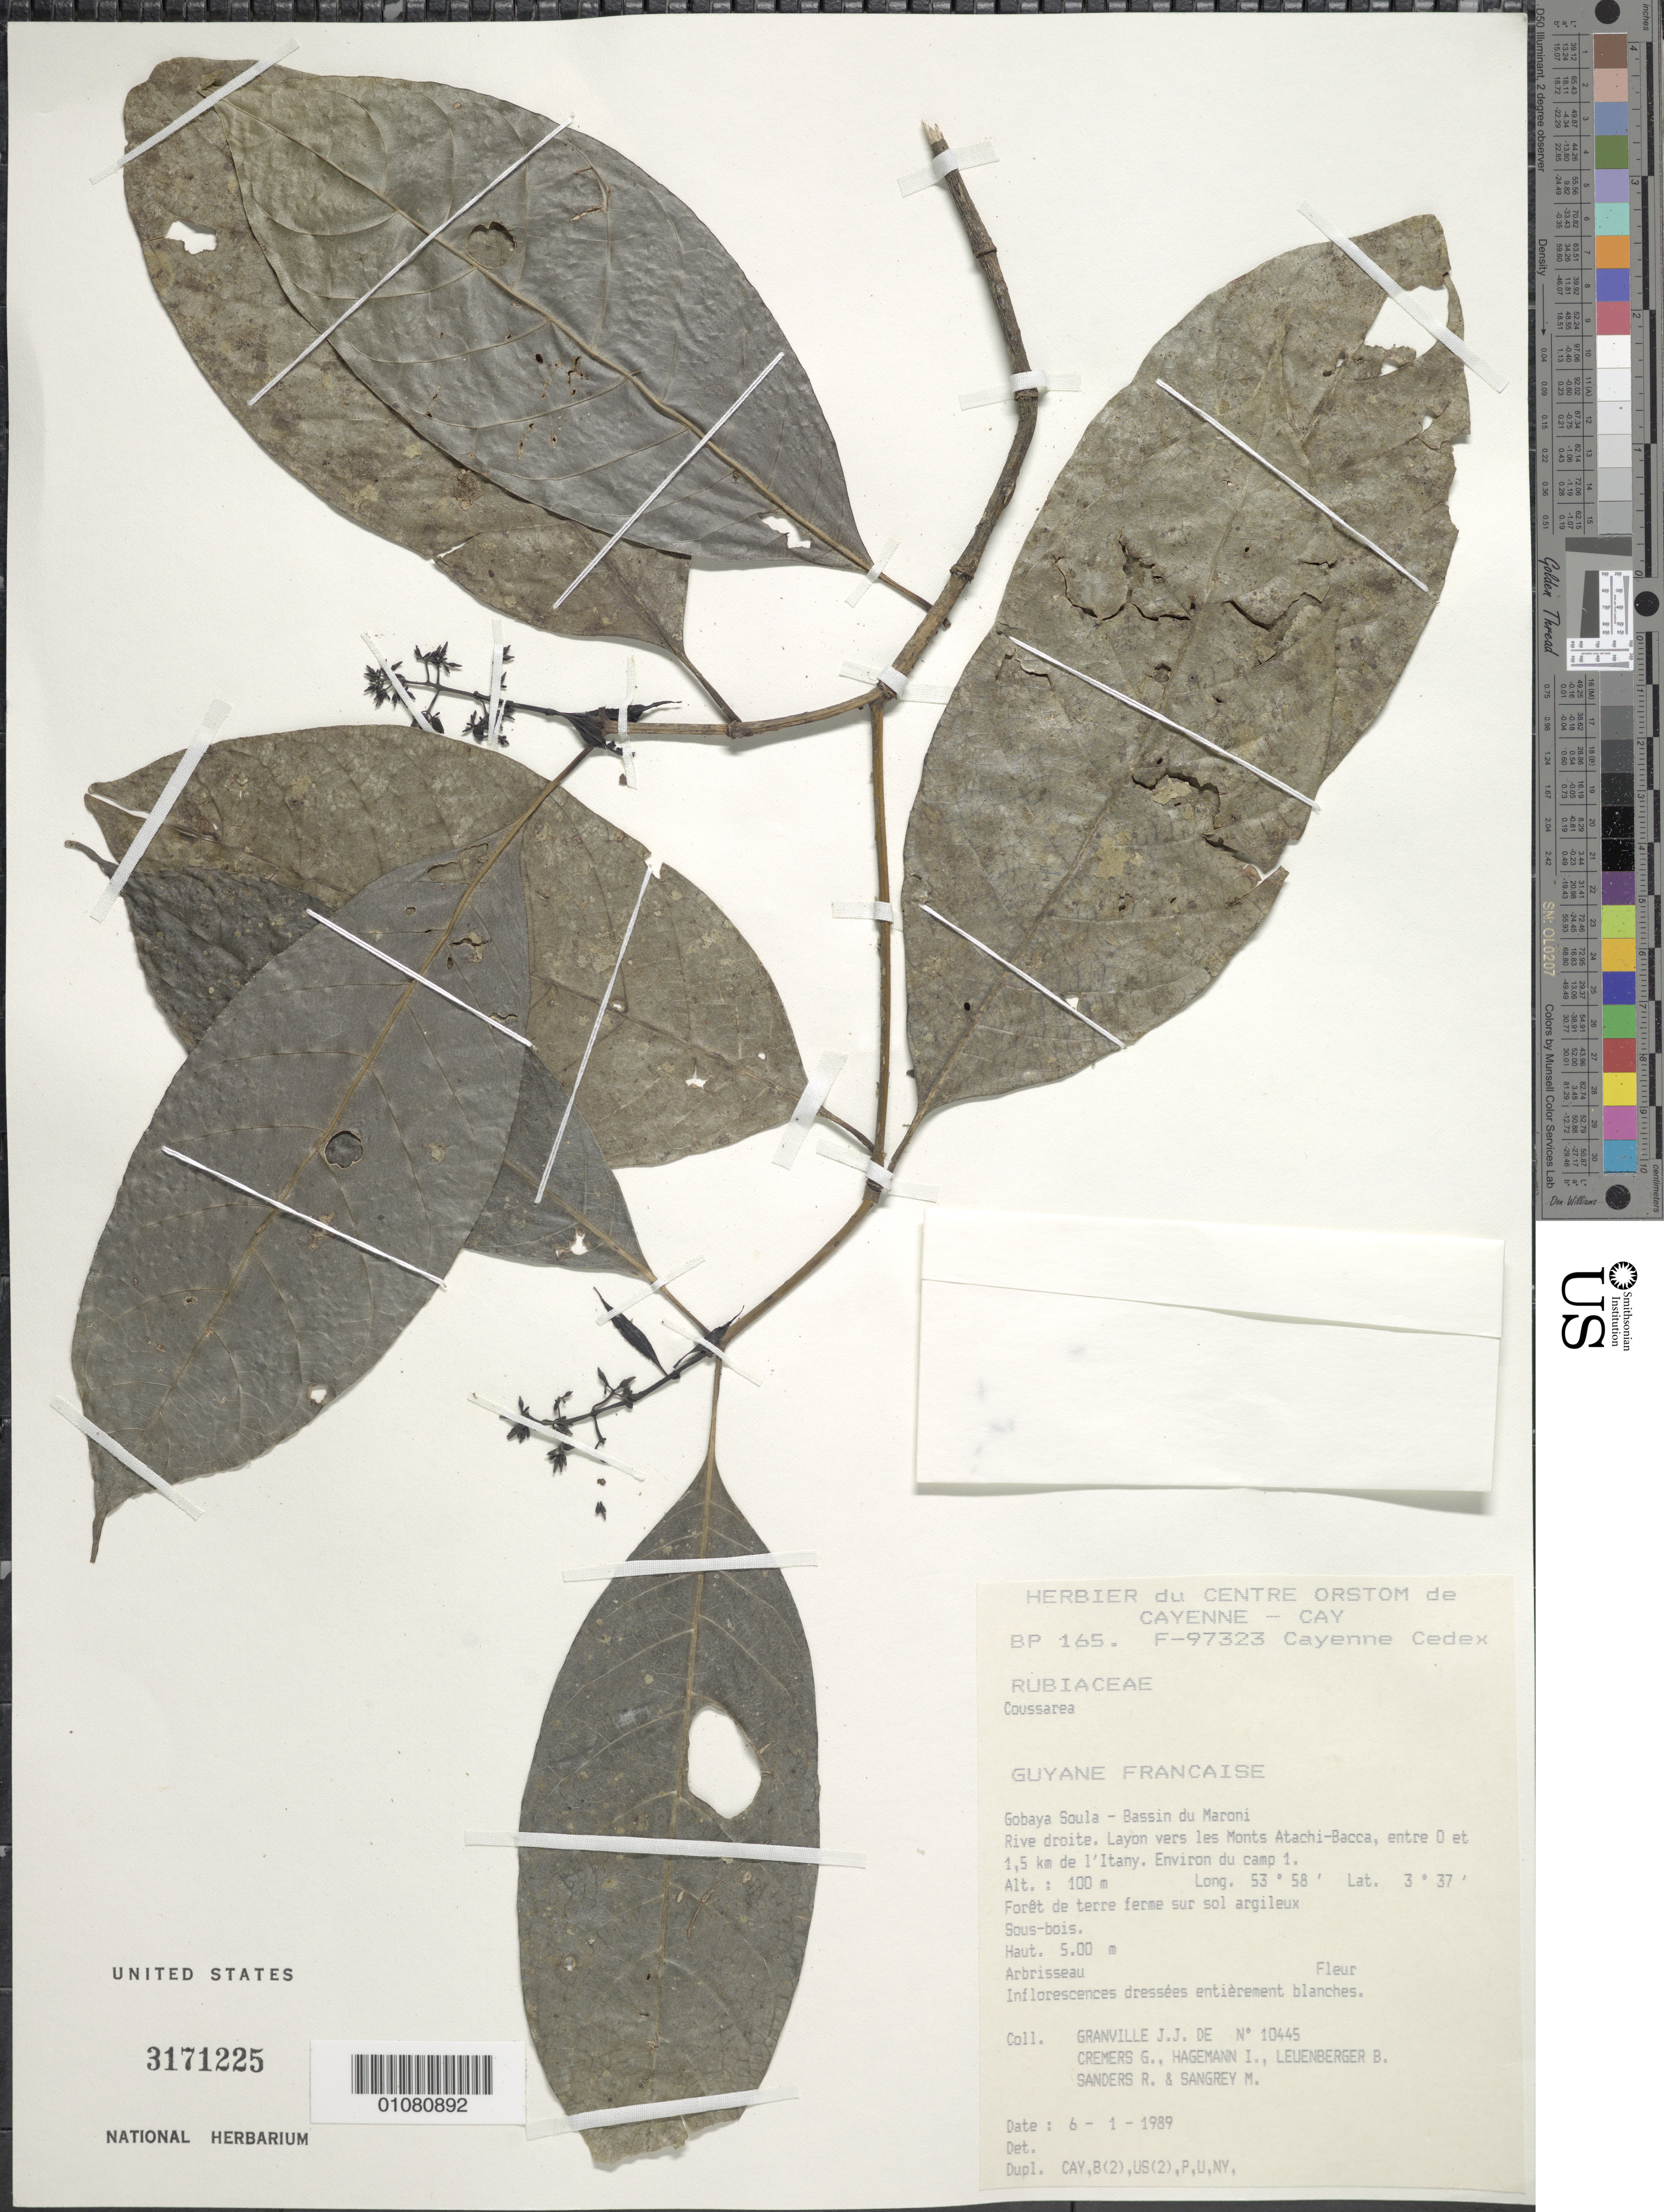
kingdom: Plantae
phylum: Tracheophyta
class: Magnoliopsida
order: Gentianales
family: Rubiaceae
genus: Coussarea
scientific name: Coussarea sp.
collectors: J.-J. de Granville, G. Cremers, J. Hagemann, B. E. Leuenberger & M. S. Sangrey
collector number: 10445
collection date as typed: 6-Jan-89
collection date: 1989-01-06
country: French Guiana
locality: Gobaya Soula, Bassin du Maroni. Rive droit. Layon vers les Monts Atachi-Bacca, entre 0 et 1.5km de l'Itany. Environ du camp 1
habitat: Foret de terre ferme sur sol argileux. Sous-bois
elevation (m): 100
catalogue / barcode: US 3171225